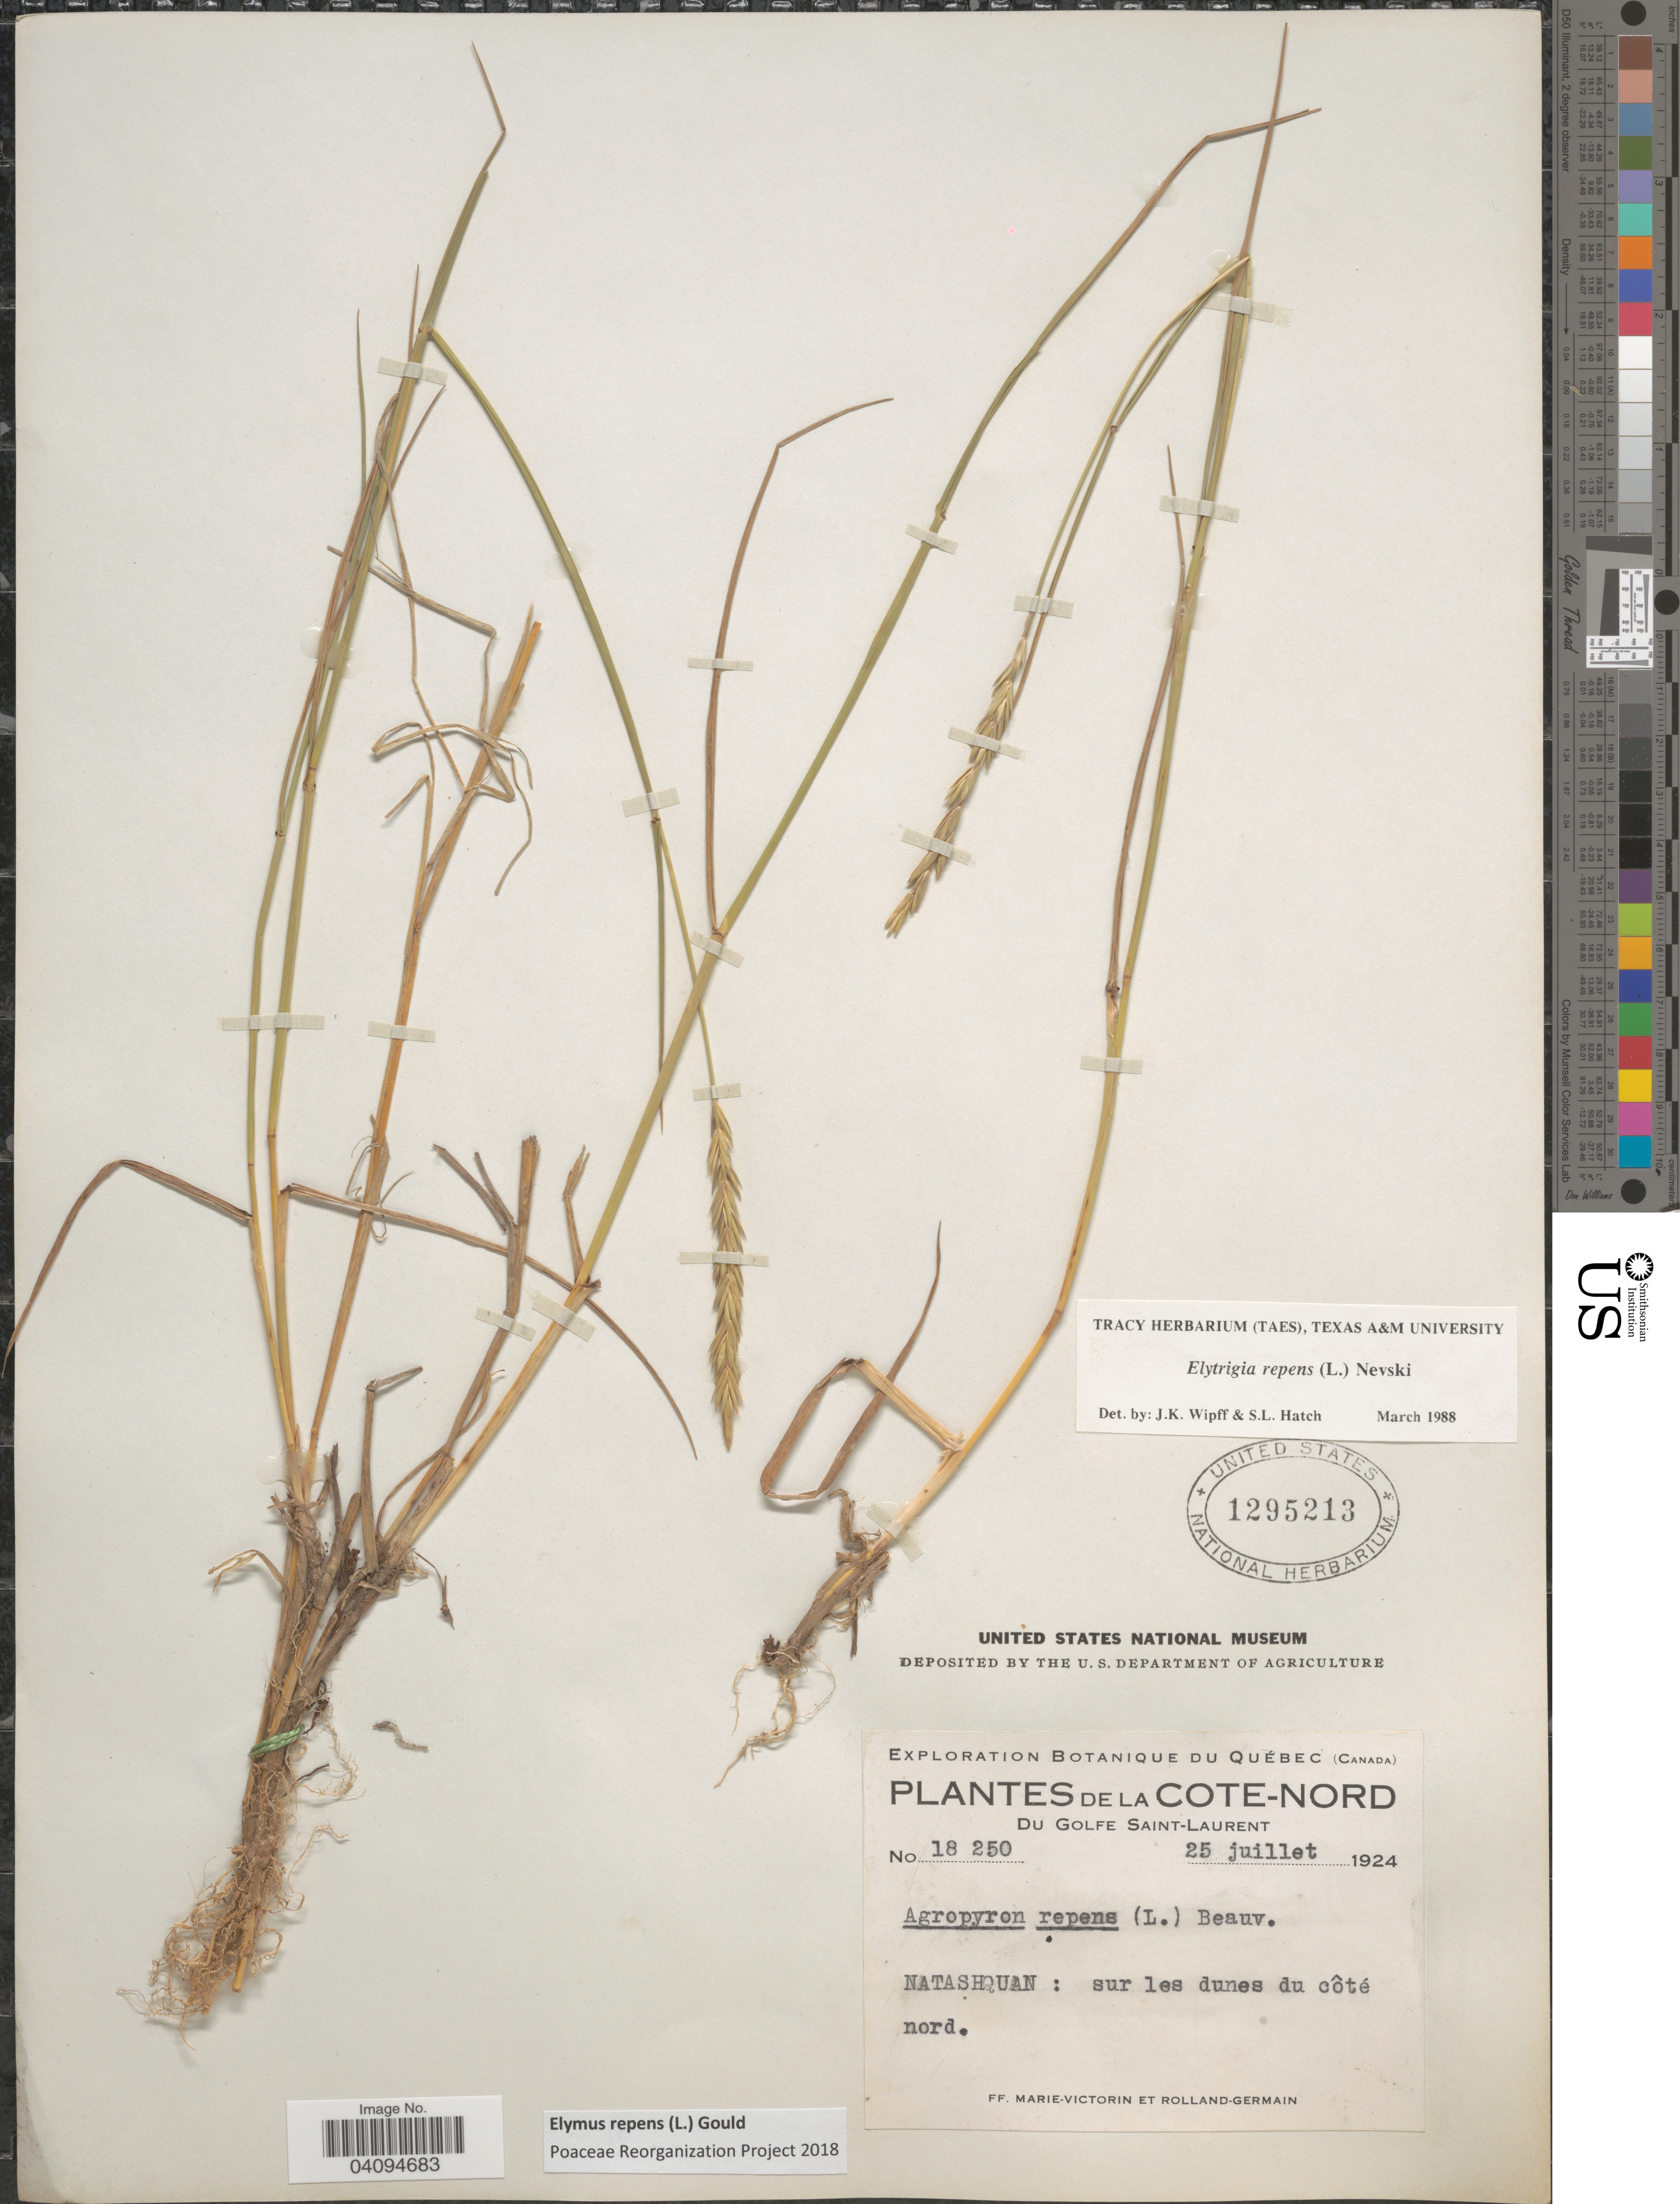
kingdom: Plantae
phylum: Tracheophyta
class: Liliopsida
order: Poales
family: Poaceae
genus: Elymus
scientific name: Elymus repens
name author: (L.) Gould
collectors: F. Marie-Victorin & Rolland-Germain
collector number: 18250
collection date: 1924-07-25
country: Canada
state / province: Quebec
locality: Exploration Botanique du Québec (Canada). Cote-Nord du Golfe Saint-Laurent. Natashquan: sur les dunes du côte nord.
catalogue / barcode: US 1295213